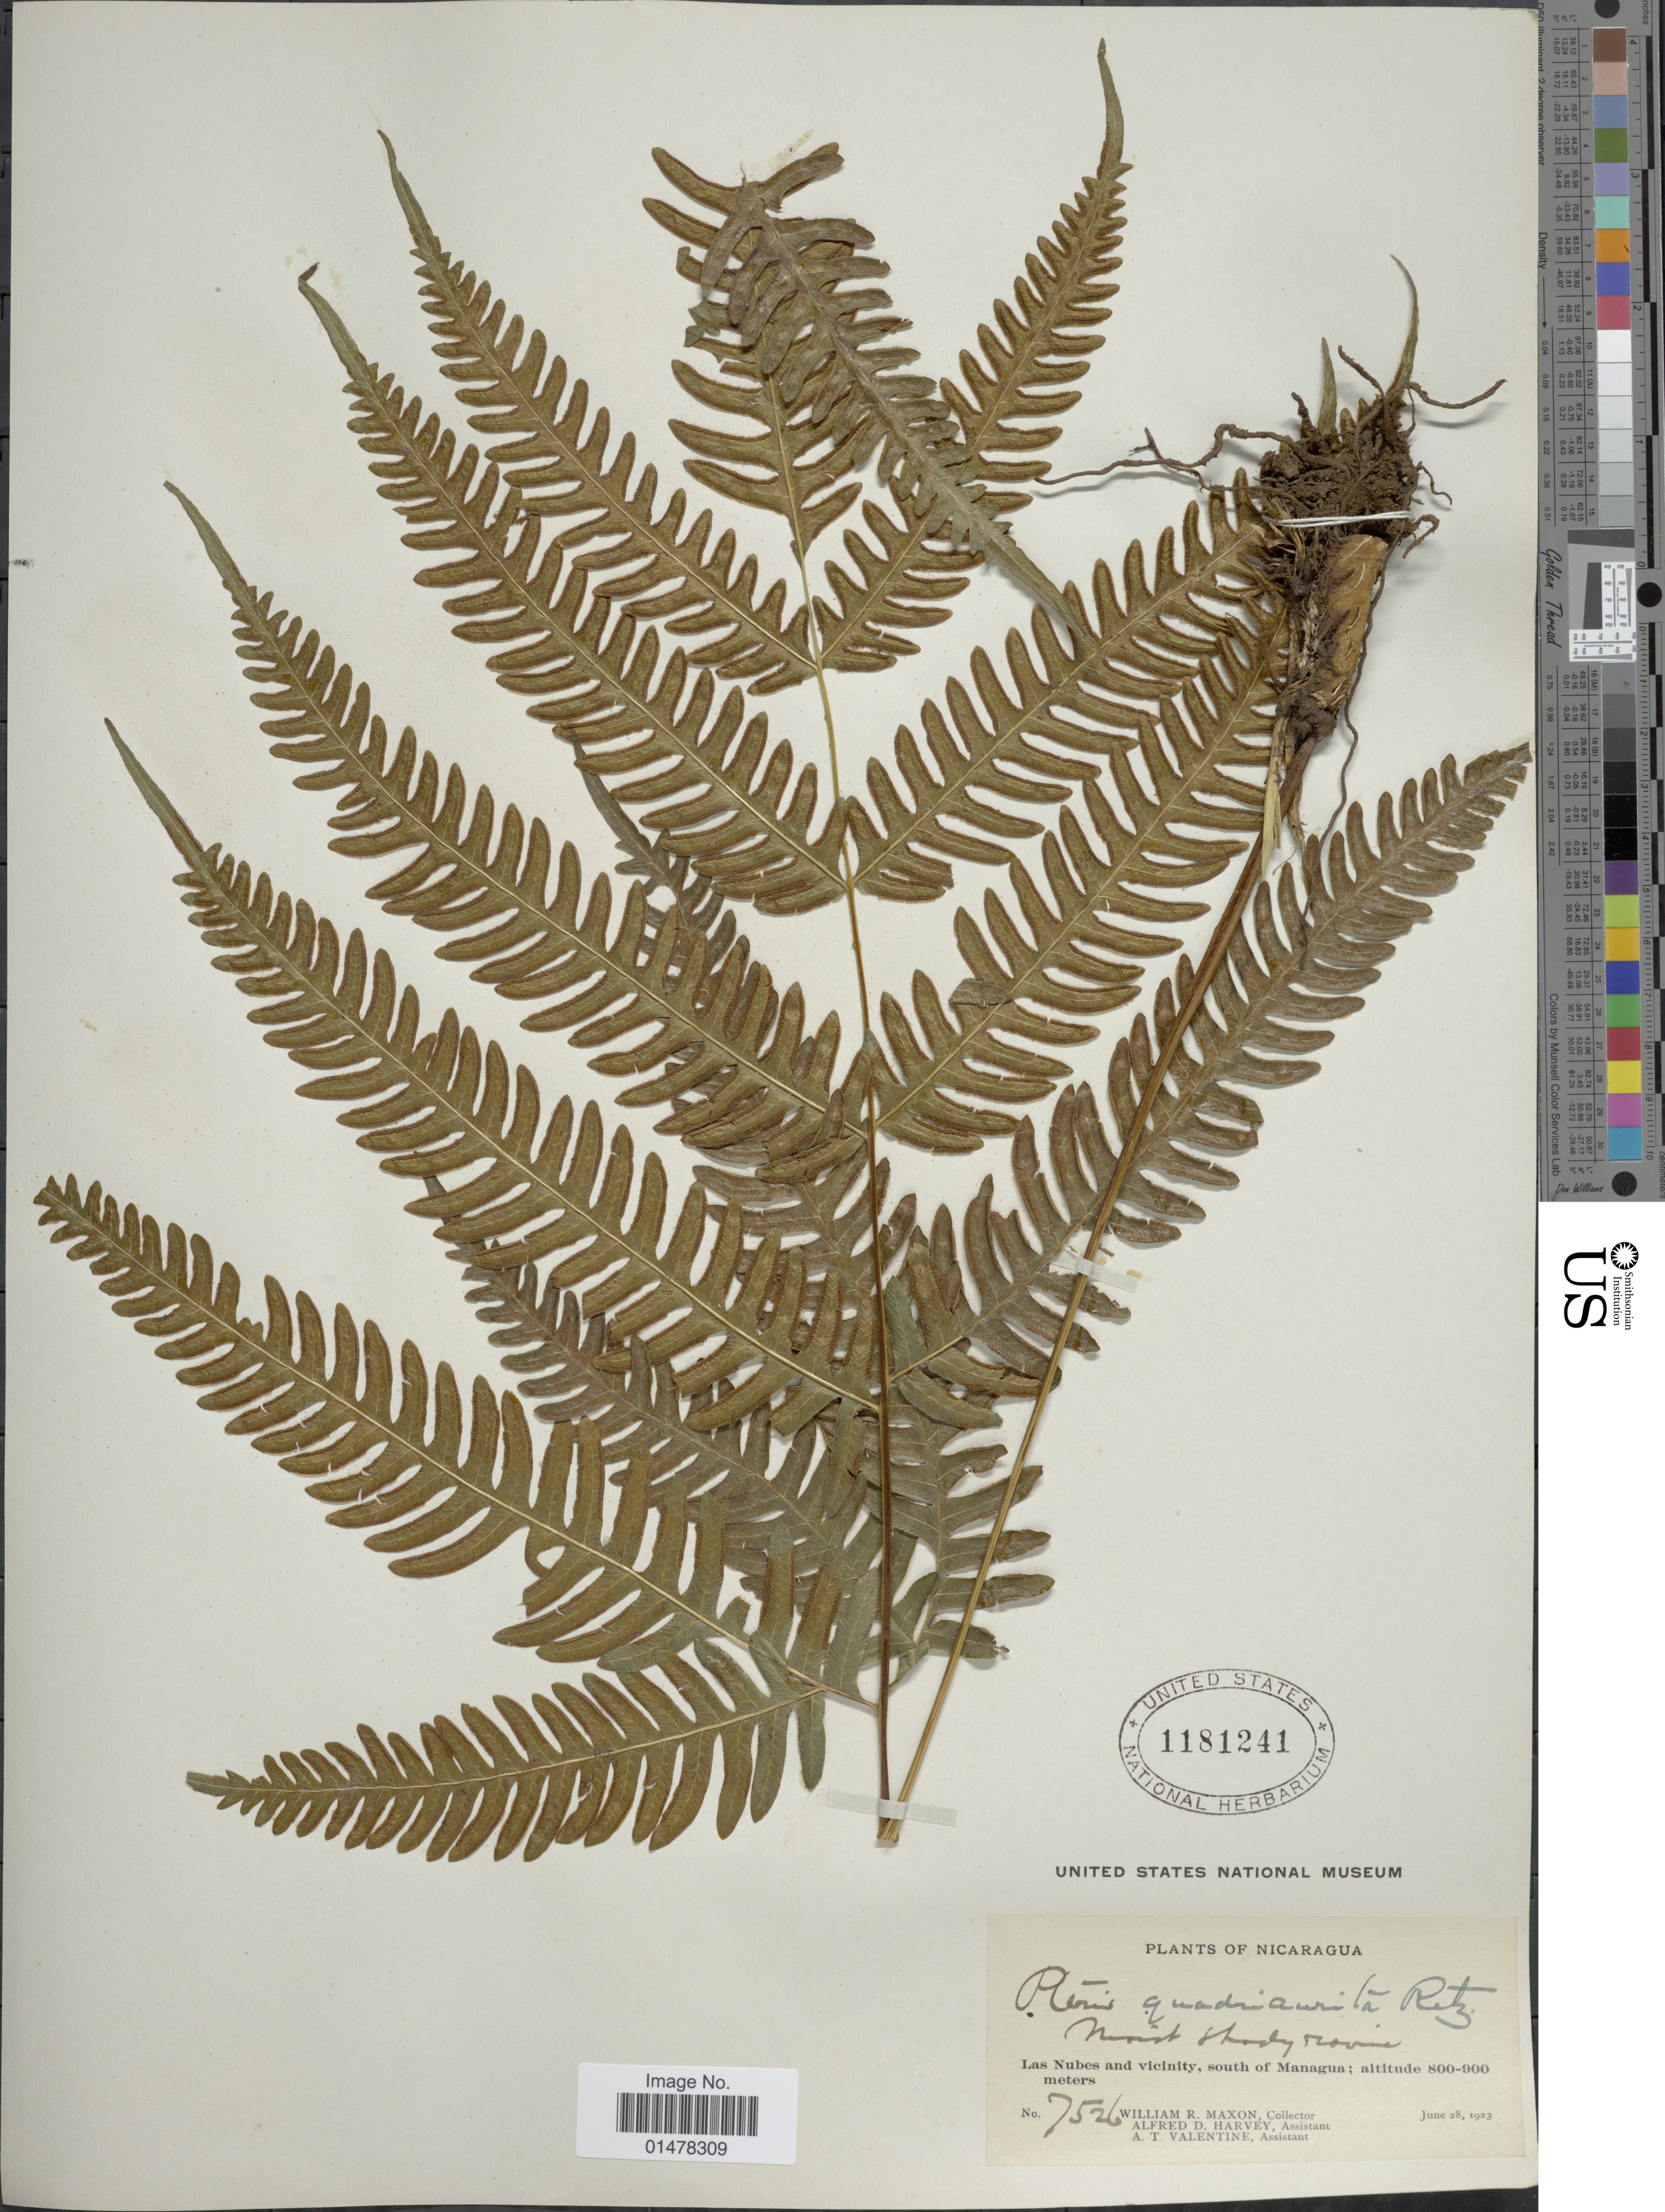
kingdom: Plantae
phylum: Tracheophyta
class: Polypodiopsida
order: Polypodiales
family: Pteridaceae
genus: Pteris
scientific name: Pteris quadriaurita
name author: Retz.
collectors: W. R. Maxon, A. D. Harvey & A. Valentine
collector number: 7526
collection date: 1923-06-28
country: Nicaragua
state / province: Managua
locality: PLants of Nicaragua, Las Nubes and vicinity, south of Managua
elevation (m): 800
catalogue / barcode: US 1181241